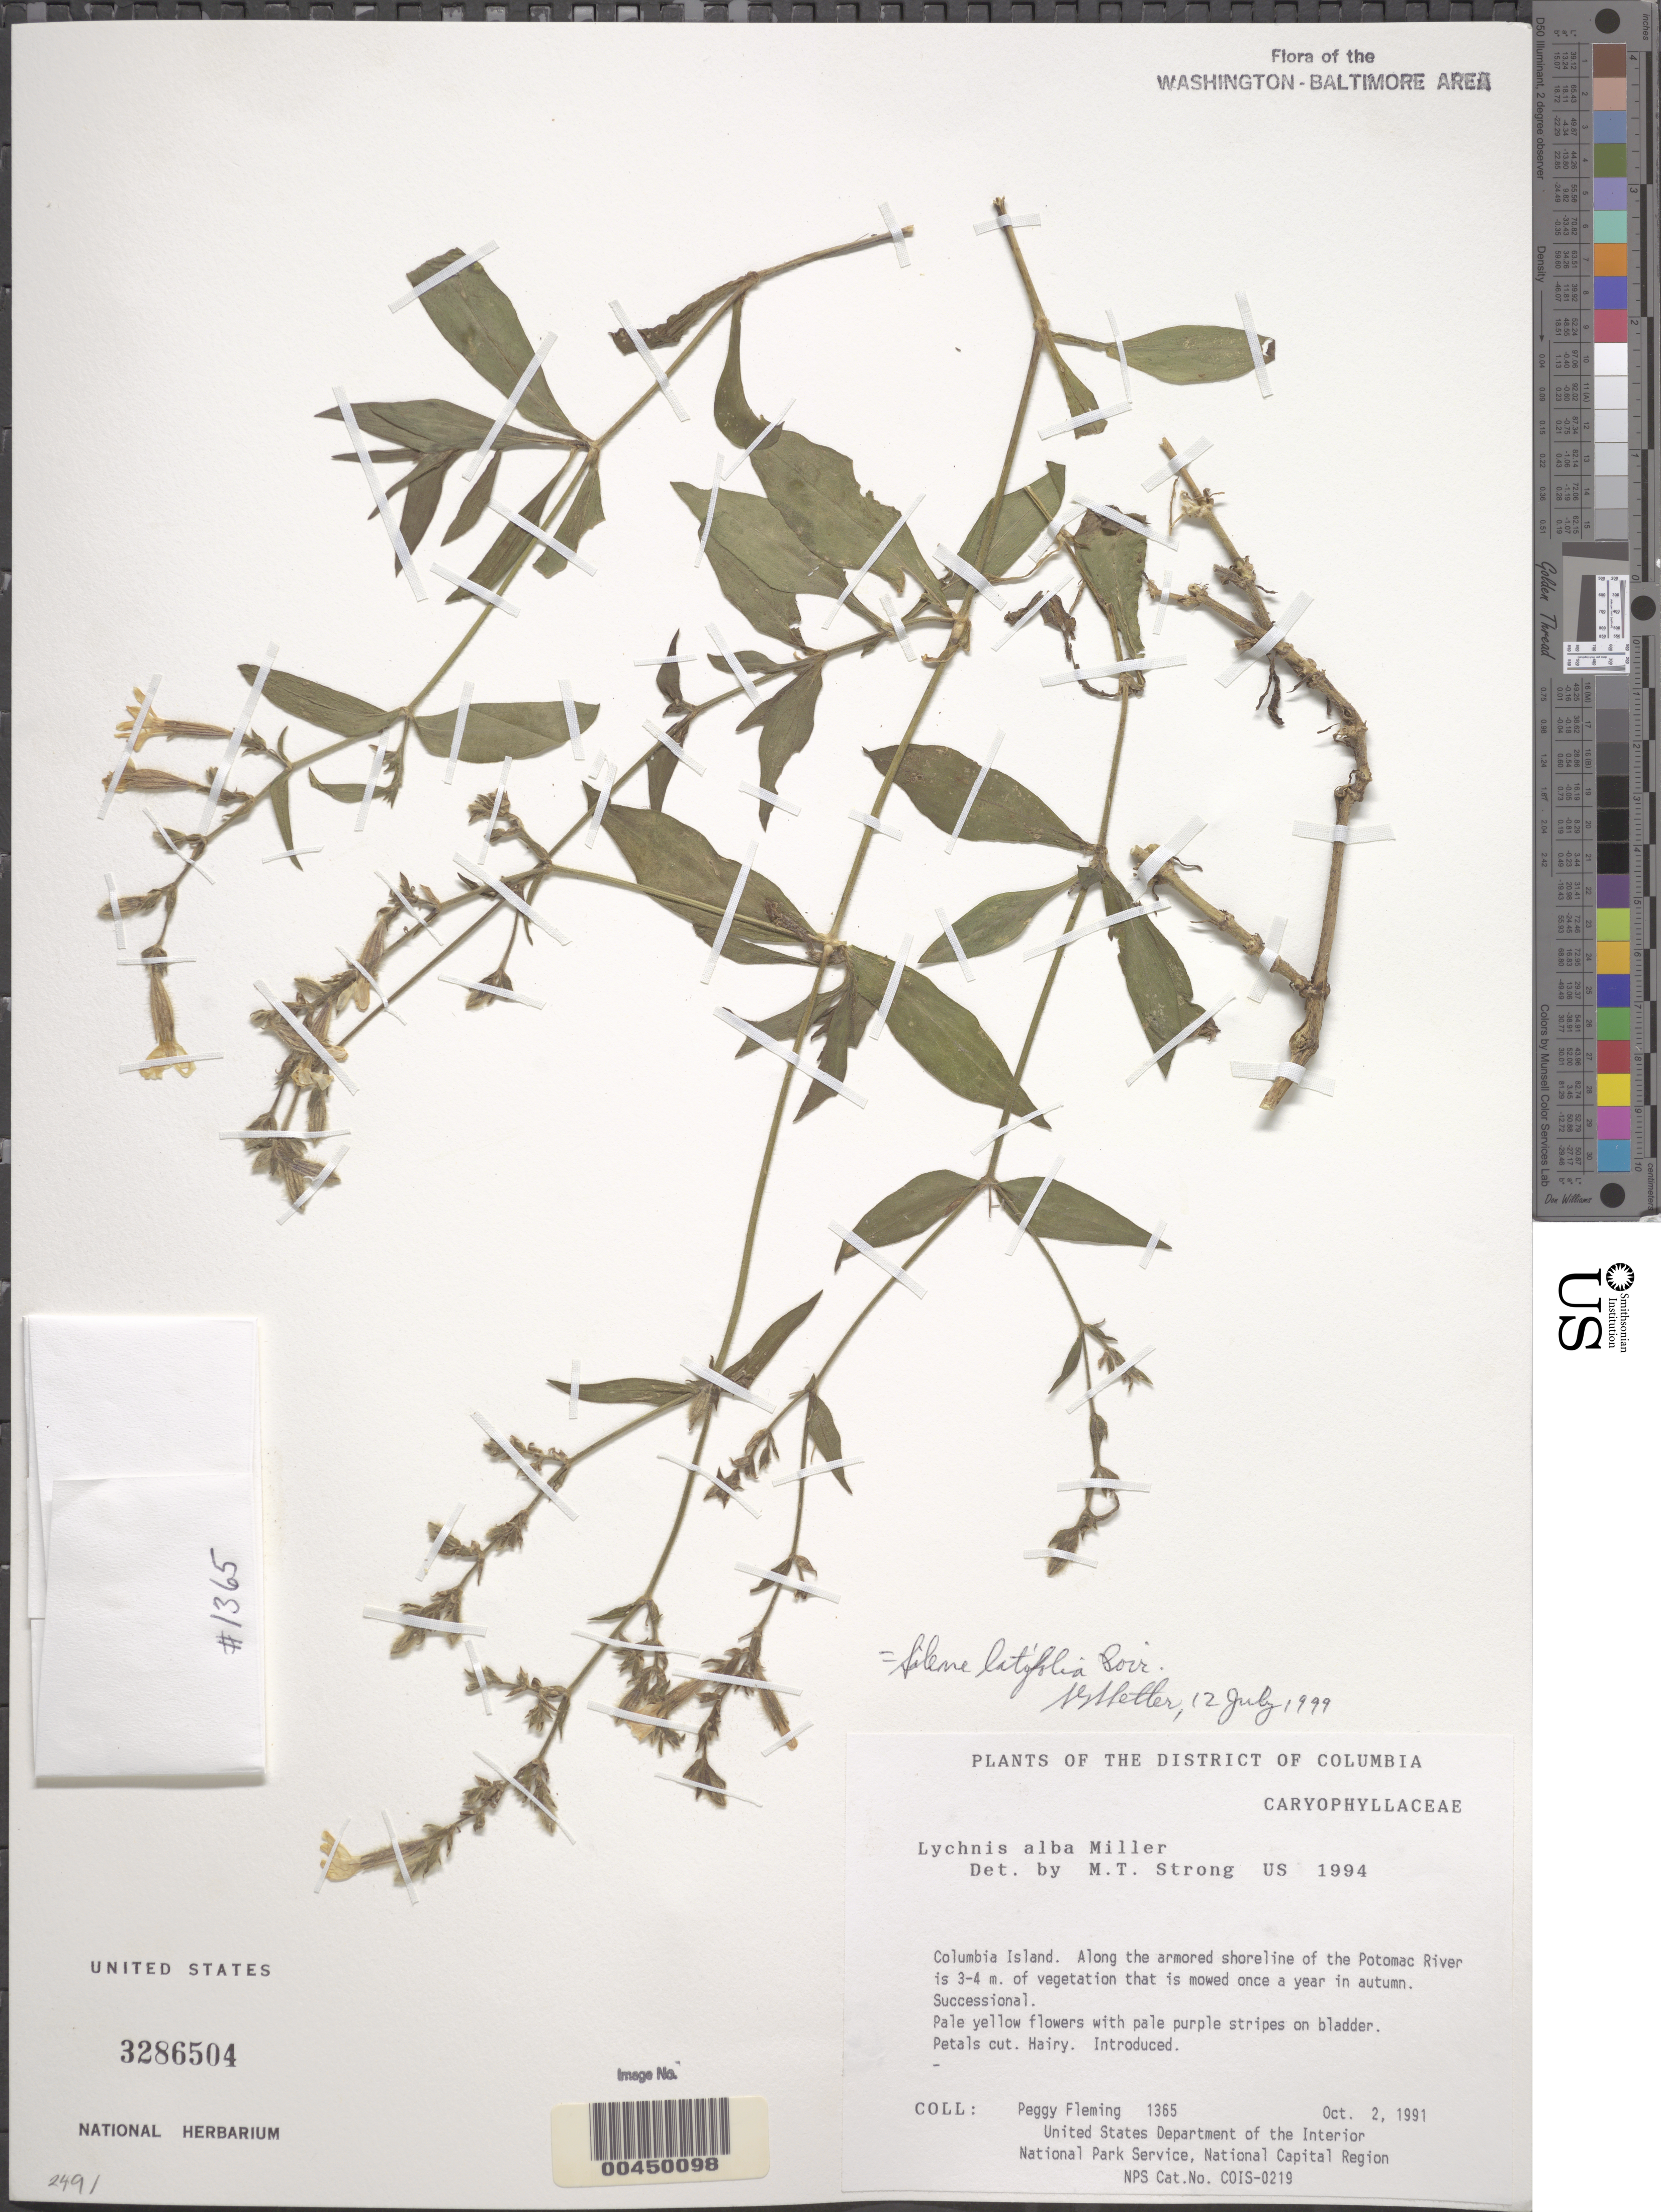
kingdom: Plantae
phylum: Tracheophyta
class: Magnoliopsida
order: Caryophyllales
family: Caryophyllaceae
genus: Silene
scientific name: Silene latifolia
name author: Poir.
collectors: P. Fleming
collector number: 1365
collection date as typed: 02 Oct 1991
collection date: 1991-10-02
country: United States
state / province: District of Columbia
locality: Columbia Island, shoreline of the Potomac River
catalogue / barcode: US 3286504